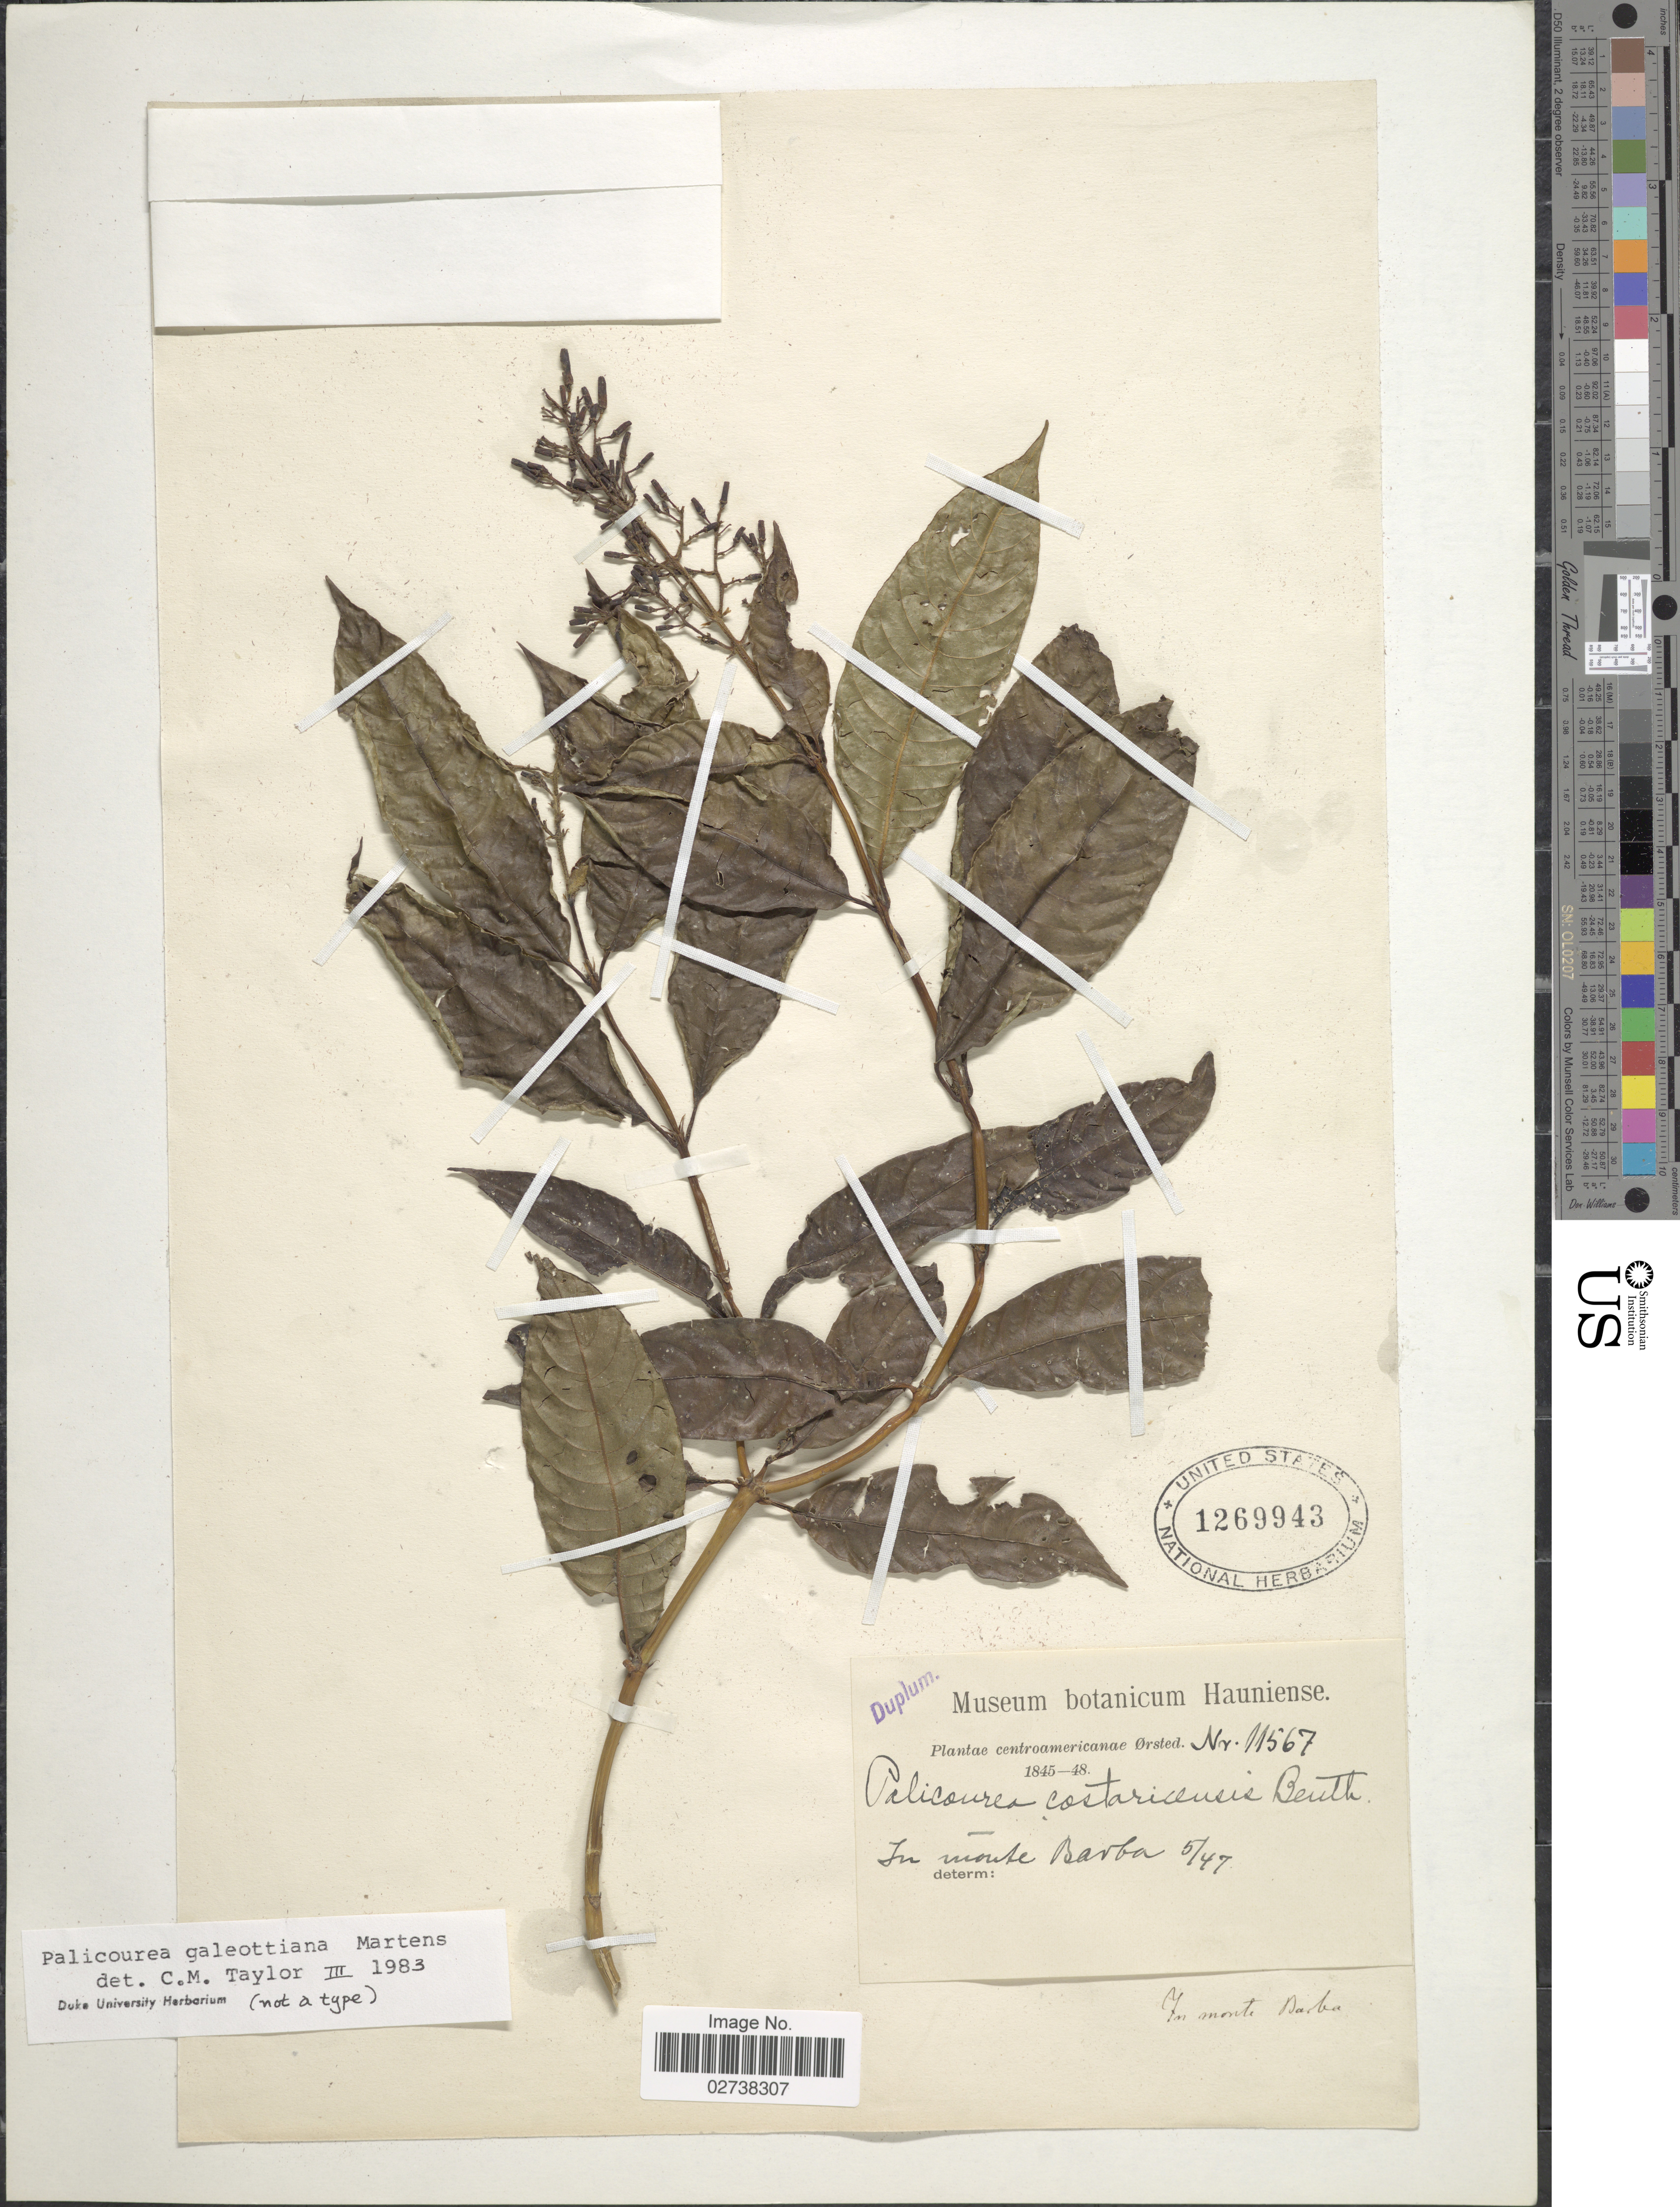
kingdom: Plantae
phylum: Tracheophyta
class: Magnoliopsida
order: Gentianales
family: Rubiaceae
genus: Palicourea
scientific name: Palicourea galeottiana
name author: M. Martens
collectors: Ørsted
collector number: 11567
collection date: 1847-05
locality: Centroamericanae, In monte Barba [interpreted]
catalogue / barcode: US 1269943